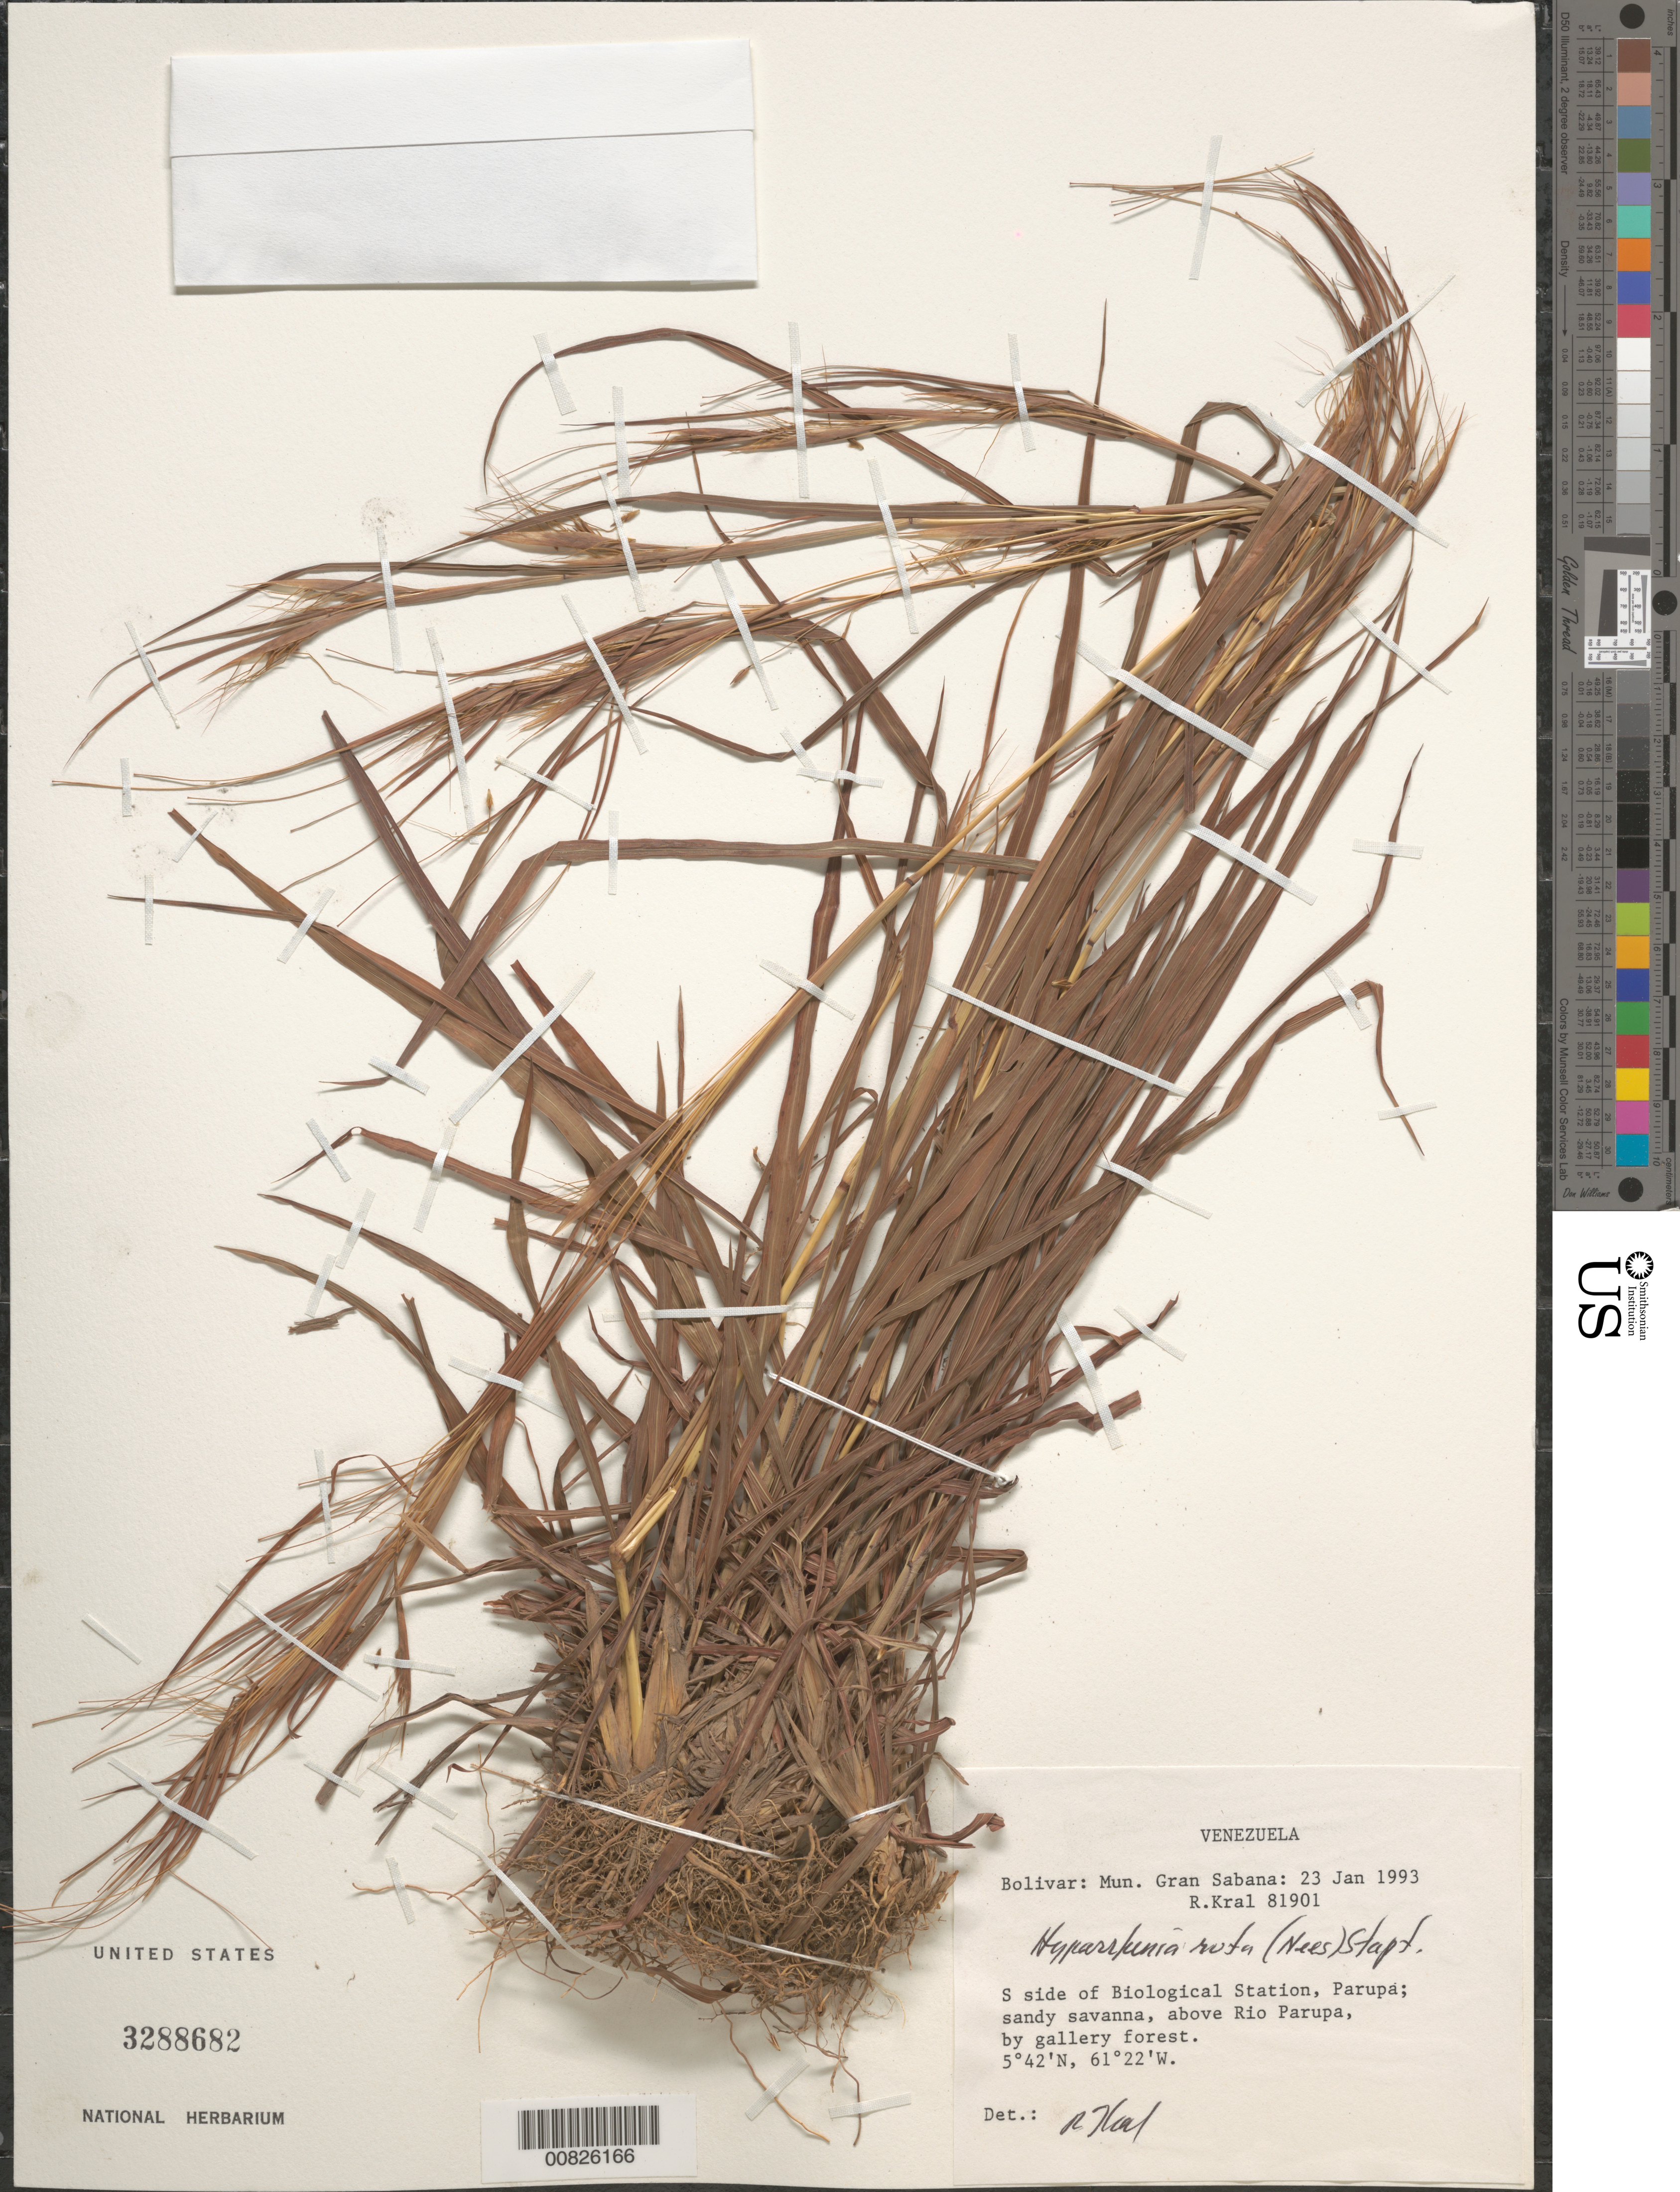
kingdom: Plantae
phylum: Tracheophyta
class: Liliopsida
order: Poales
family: Poaceae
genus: Hyparrhenia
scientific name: Hyparrhenia rufa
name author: (Nees) Stapf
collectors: R. Kral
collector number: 81901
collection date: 1993-01-23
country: Venezuela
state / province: Bolivar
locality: Mun. Gran Sabana. S side of Biological Station, Parupa; sandy savanna, above Rio Parupa, by gallery forest.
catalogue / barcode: US 3288682